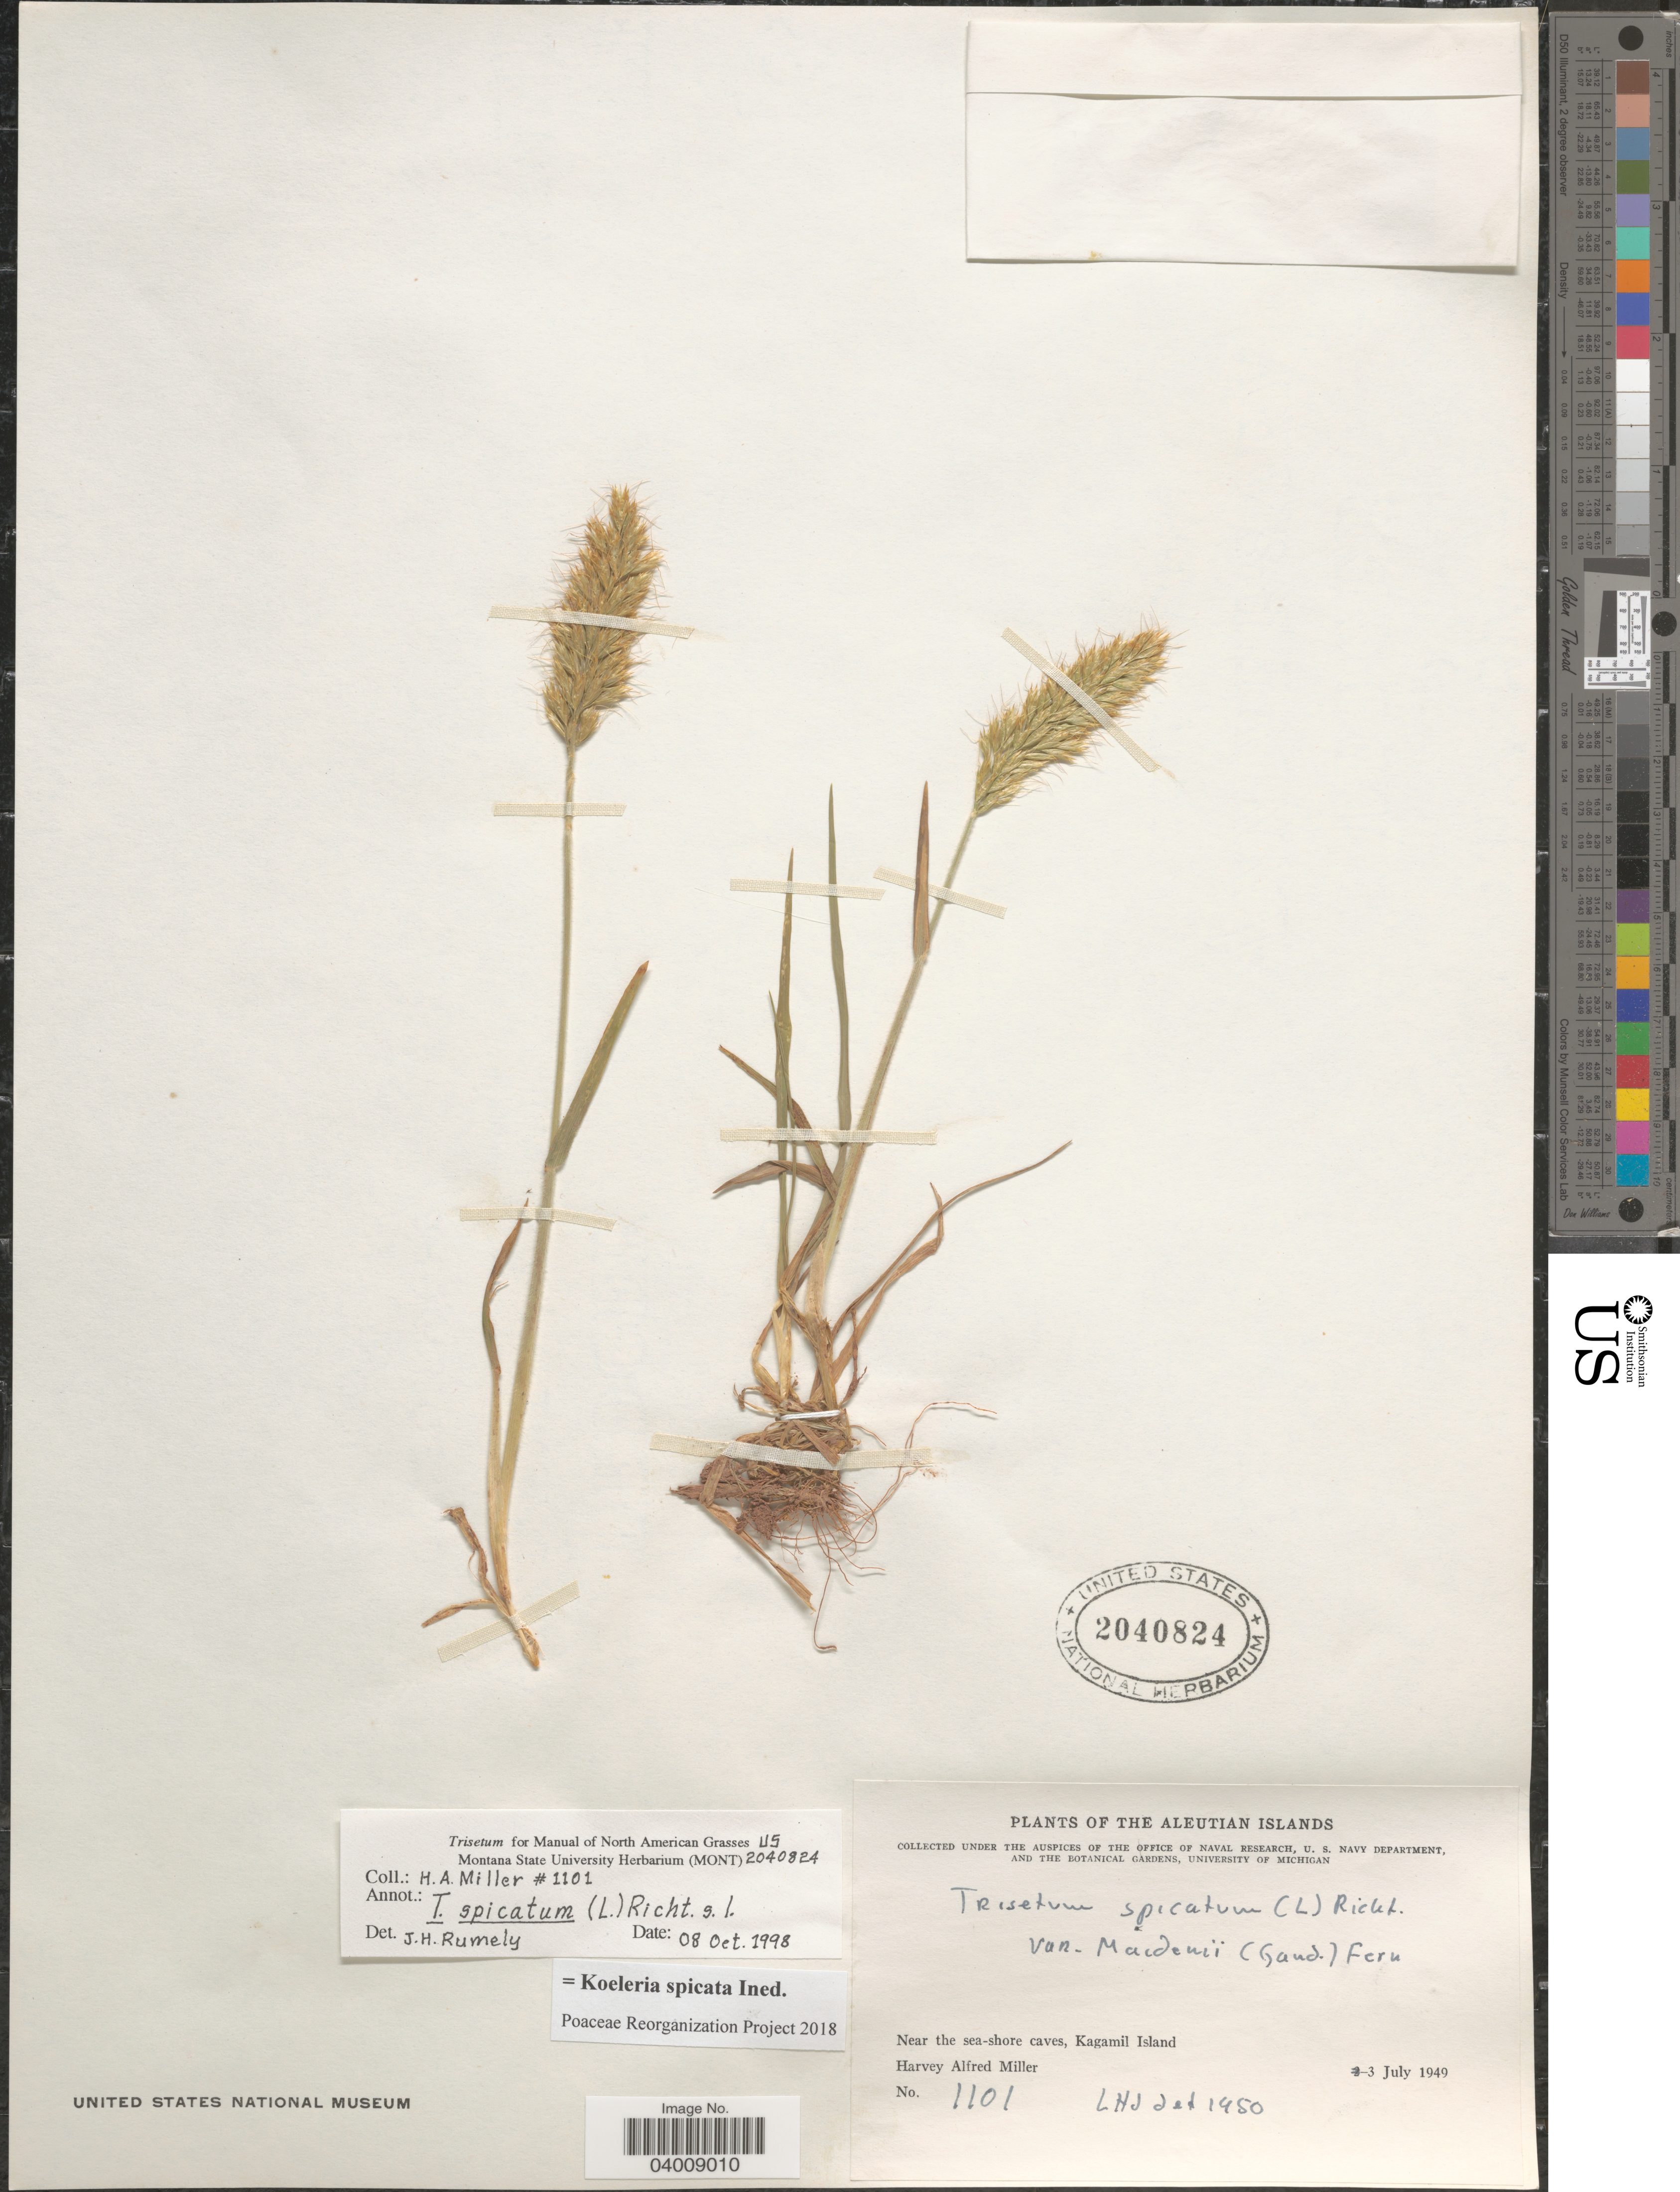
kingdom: Plantae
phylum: Tracheophyta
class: Liliopsida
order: Poales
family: Poaceae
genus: Koeleria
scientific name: Koeleria spicata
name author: (L.) Barberá et al.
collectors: H. A. Miller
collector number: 1101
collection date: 1949-07-03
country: United States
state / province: Alaska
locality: Aleutian Islands. Near the sea-shore caves, Kagamill Island.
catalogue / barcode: US 2040824